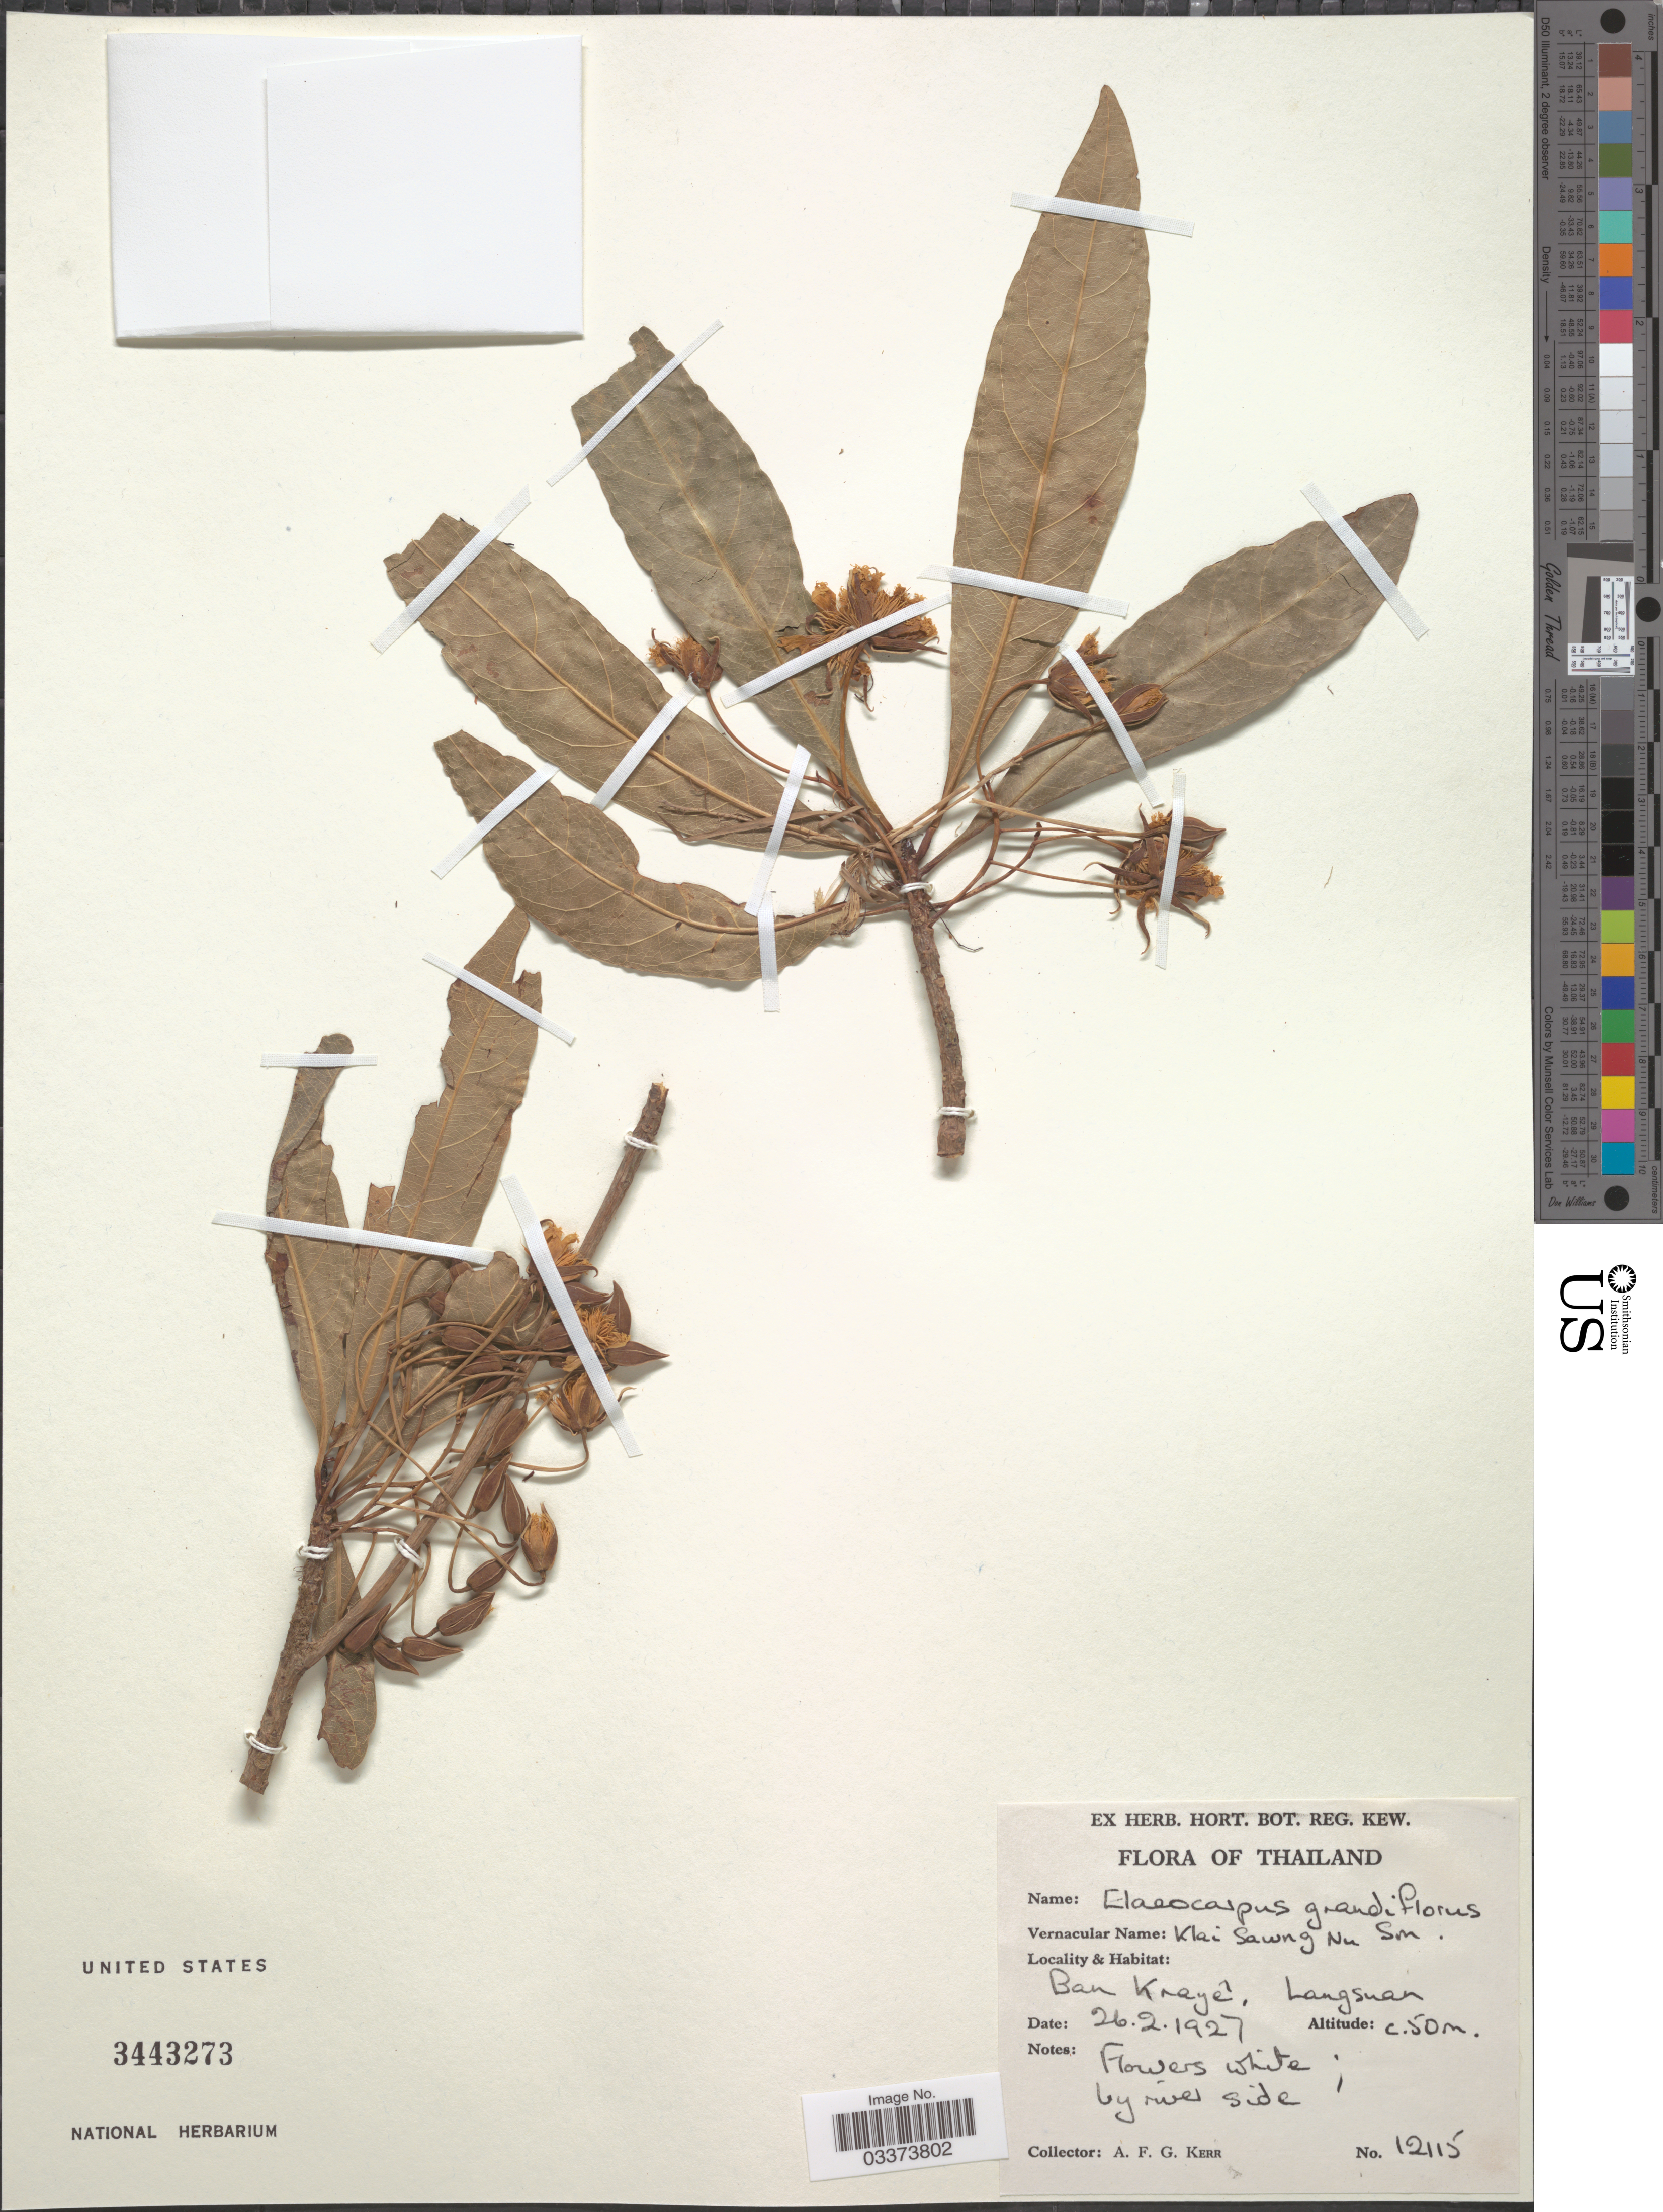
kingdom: Plantae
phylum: Tracheophyta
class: Magnoliopsida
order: Oxalidales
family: Elaeocarpaceae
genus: Elaeocarpus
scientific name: Elaeocarpus grandiflorus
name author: Sm.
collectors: A. F. G. Kerr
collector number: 12115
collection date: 1927-02-26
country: Thailand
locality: Ban Krayê, Langsuan.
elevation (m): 50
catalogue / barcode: US 3443273